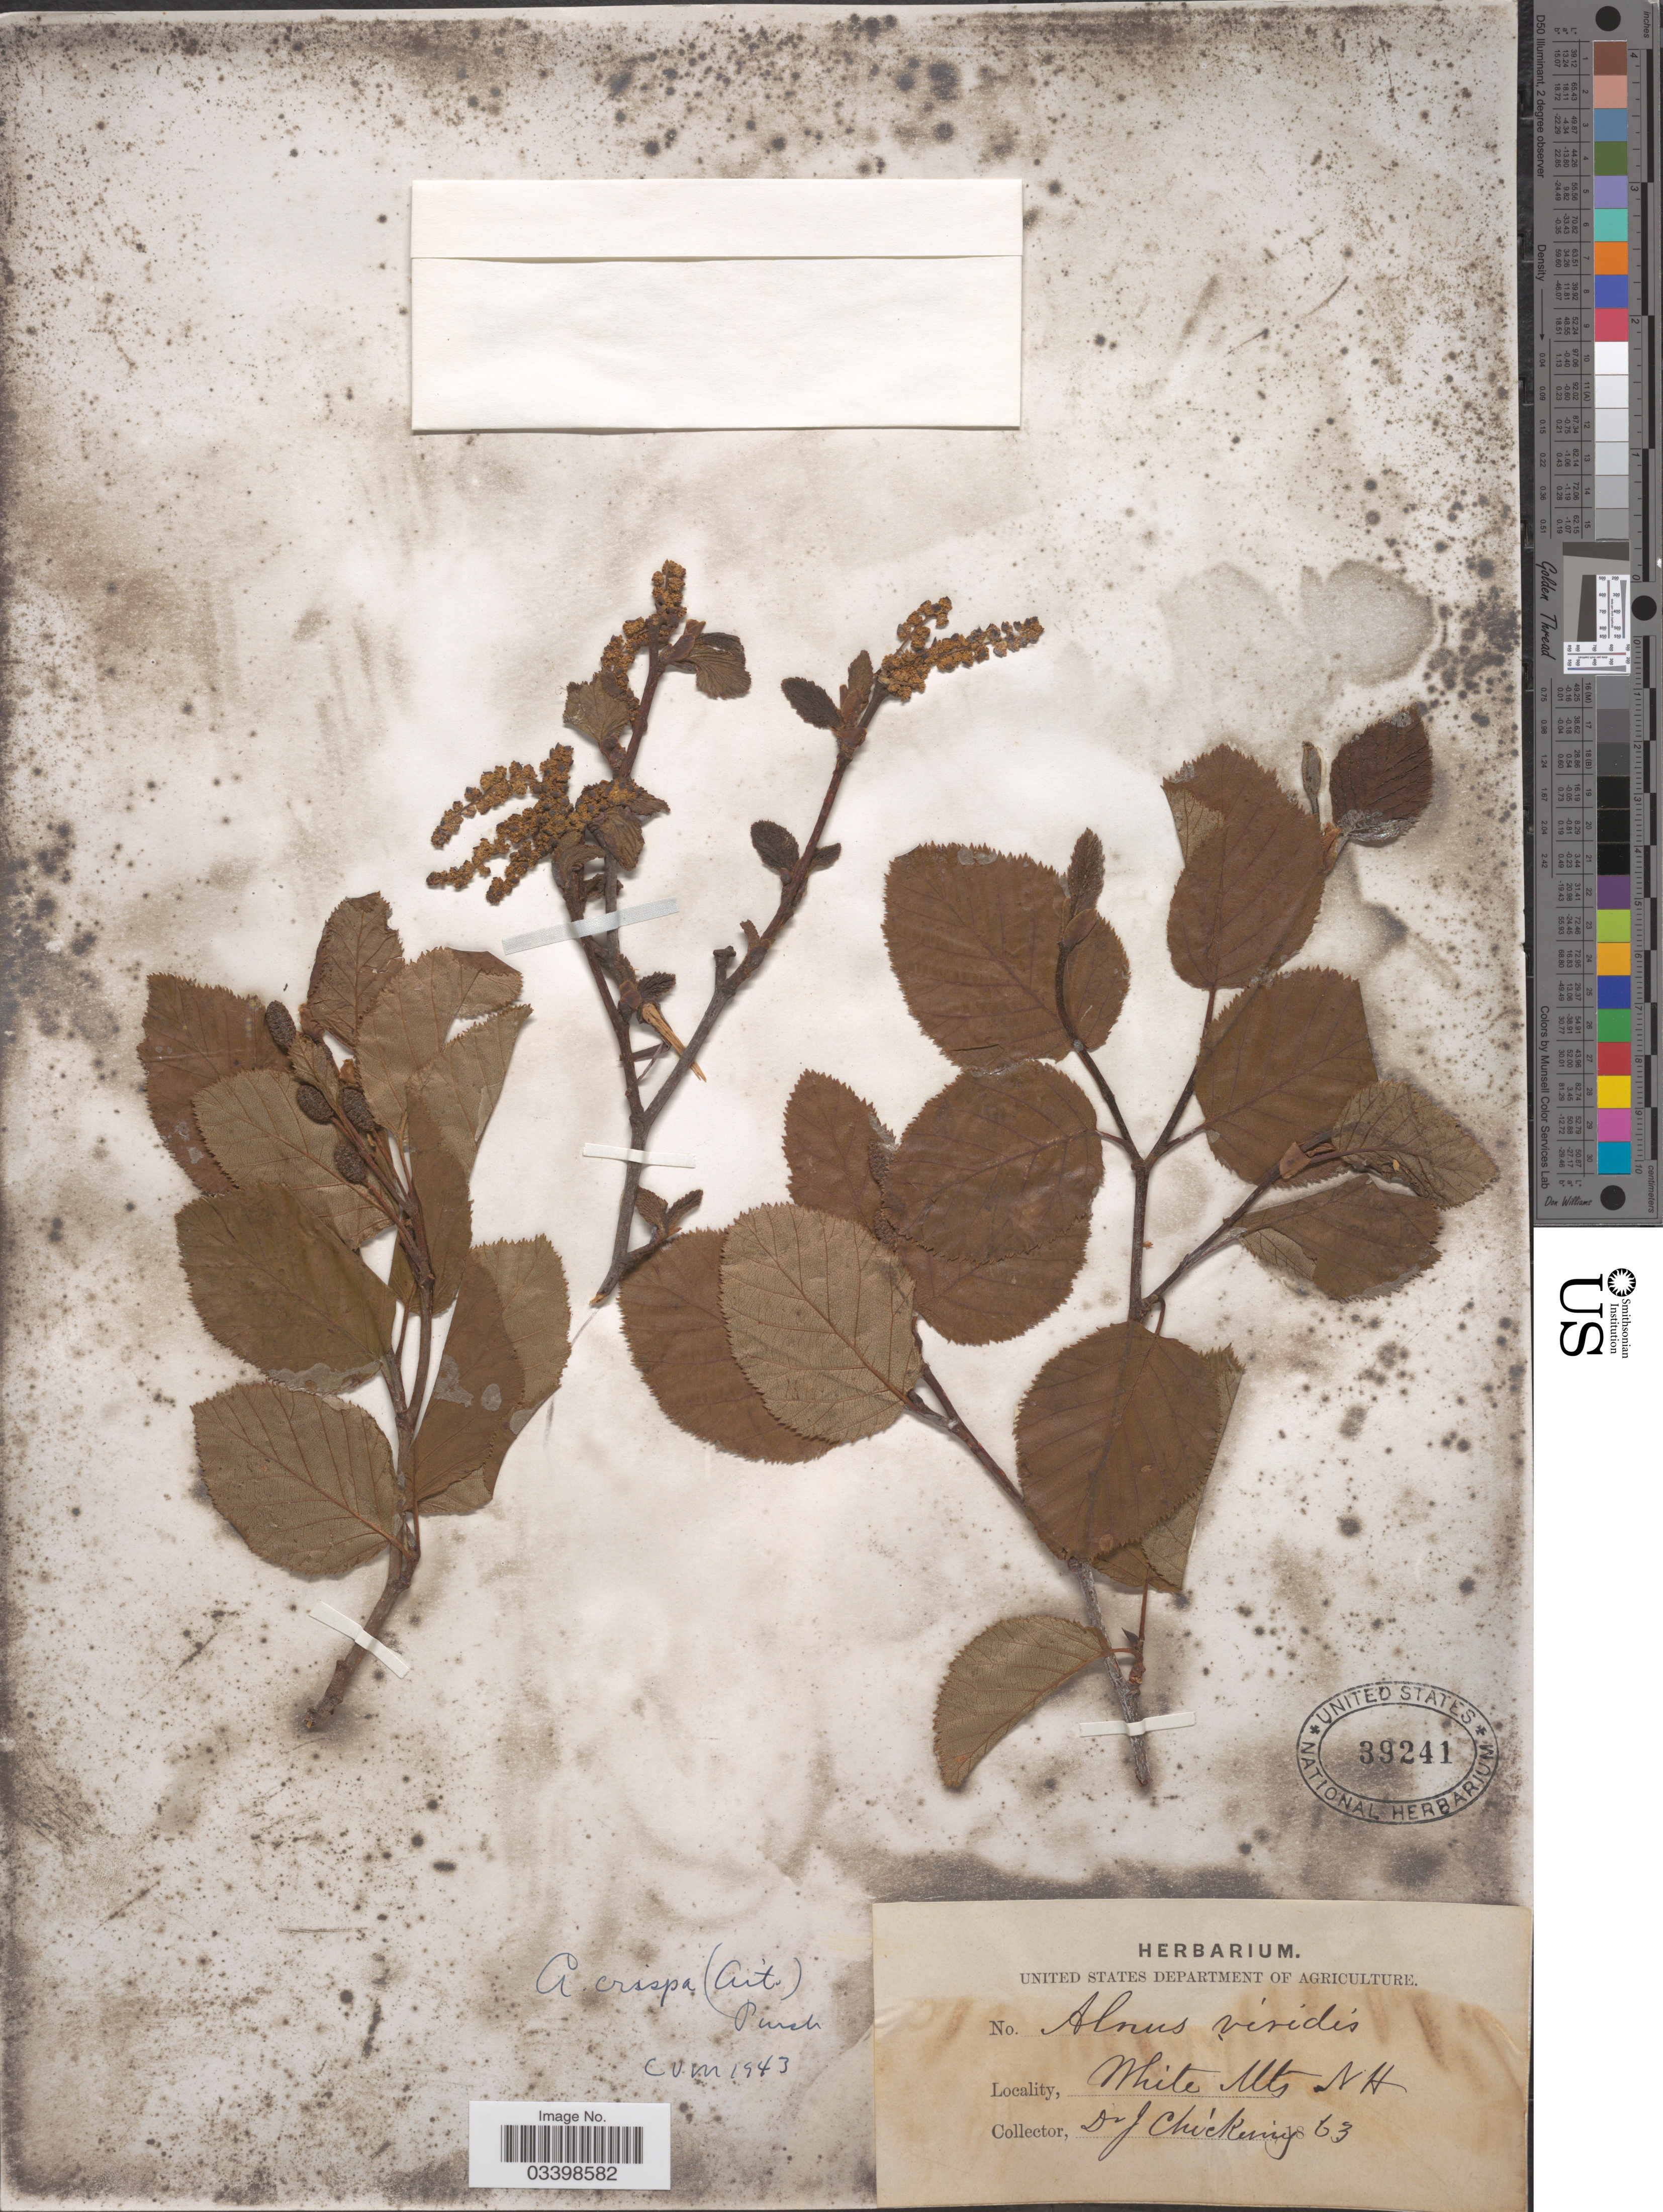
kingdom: Plantae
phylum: Tracheophyta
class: Magnoliopsida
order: Fagales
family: Betulaceae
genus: Alnus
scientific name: Alnus viridis subsp. crispa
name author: (Aiton) Turrill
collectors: J. Chickering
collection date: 1863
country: United States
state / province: New Hampshire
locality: White Mts.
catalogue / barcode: US 39241